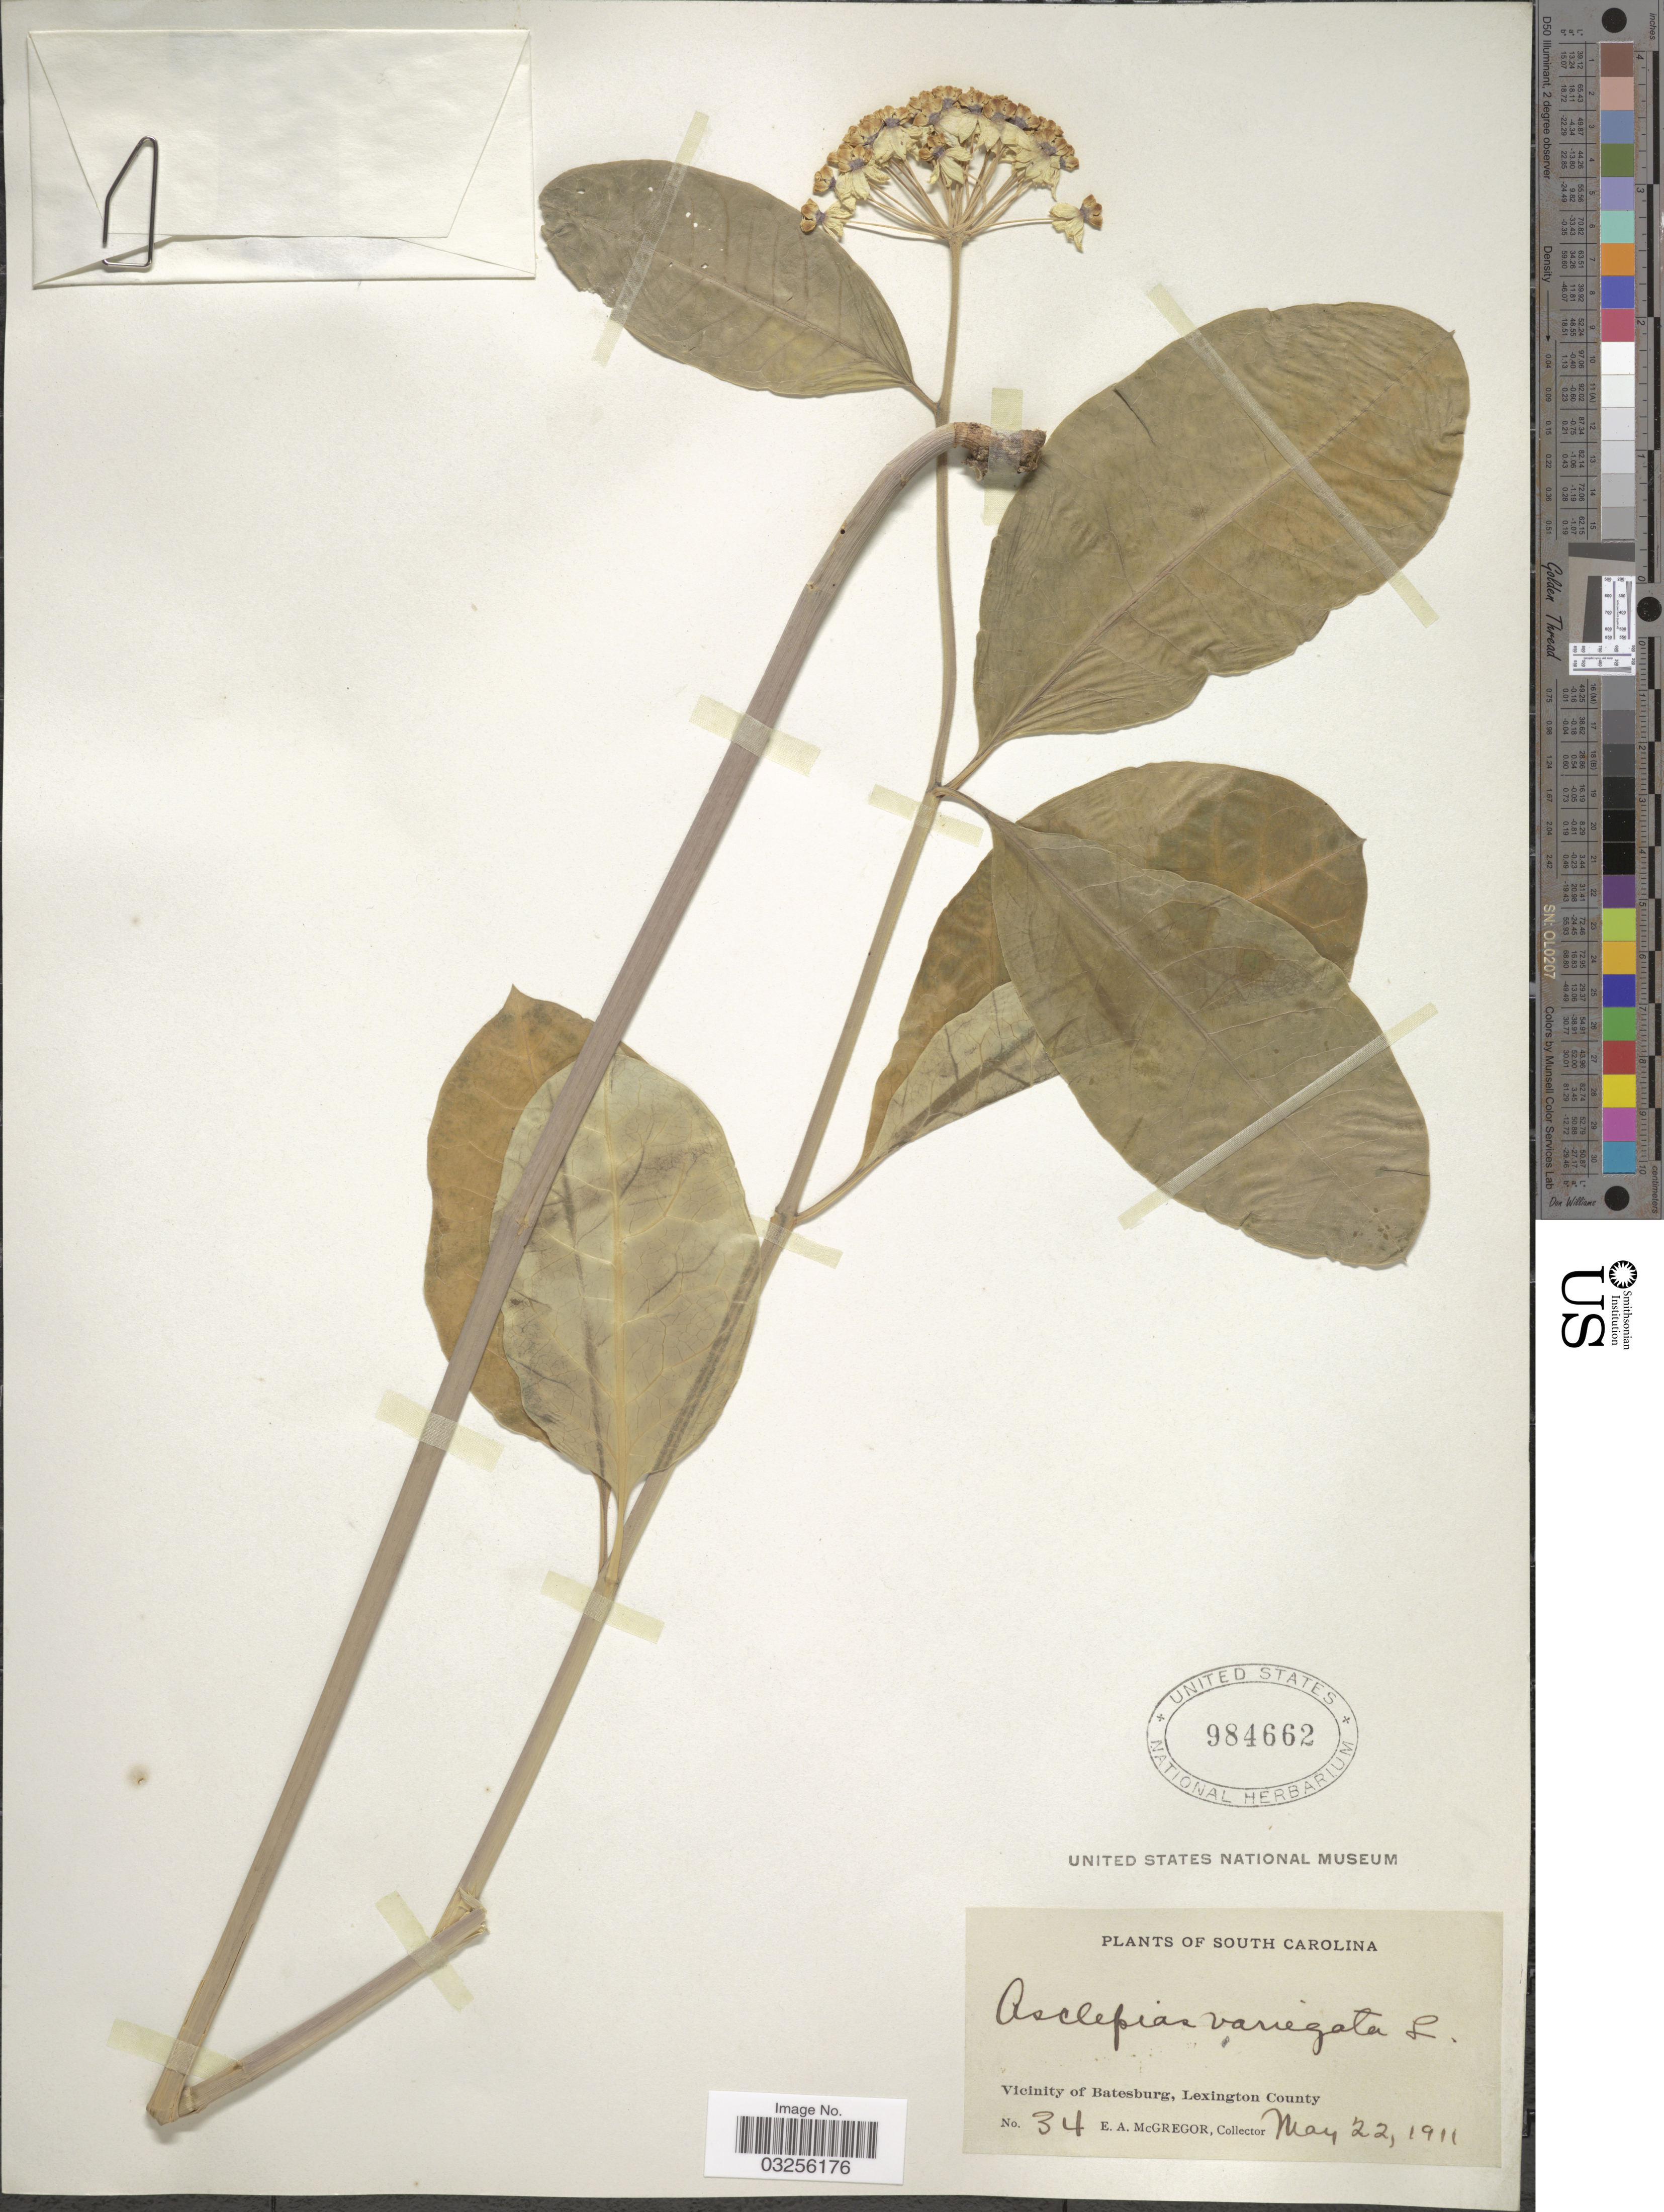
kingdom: Plantae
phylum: Tracheophyta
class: Magnoliopsida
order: Gentianales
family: Apocynaceae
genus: Asclepias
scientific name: Asclepias variegata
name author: L.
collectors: E. A. McGregor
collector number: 34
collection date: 1911-05-22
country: United States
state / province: South Carolina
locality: Vicinity of Batesburg, Lexington County.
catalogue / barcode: US 984662